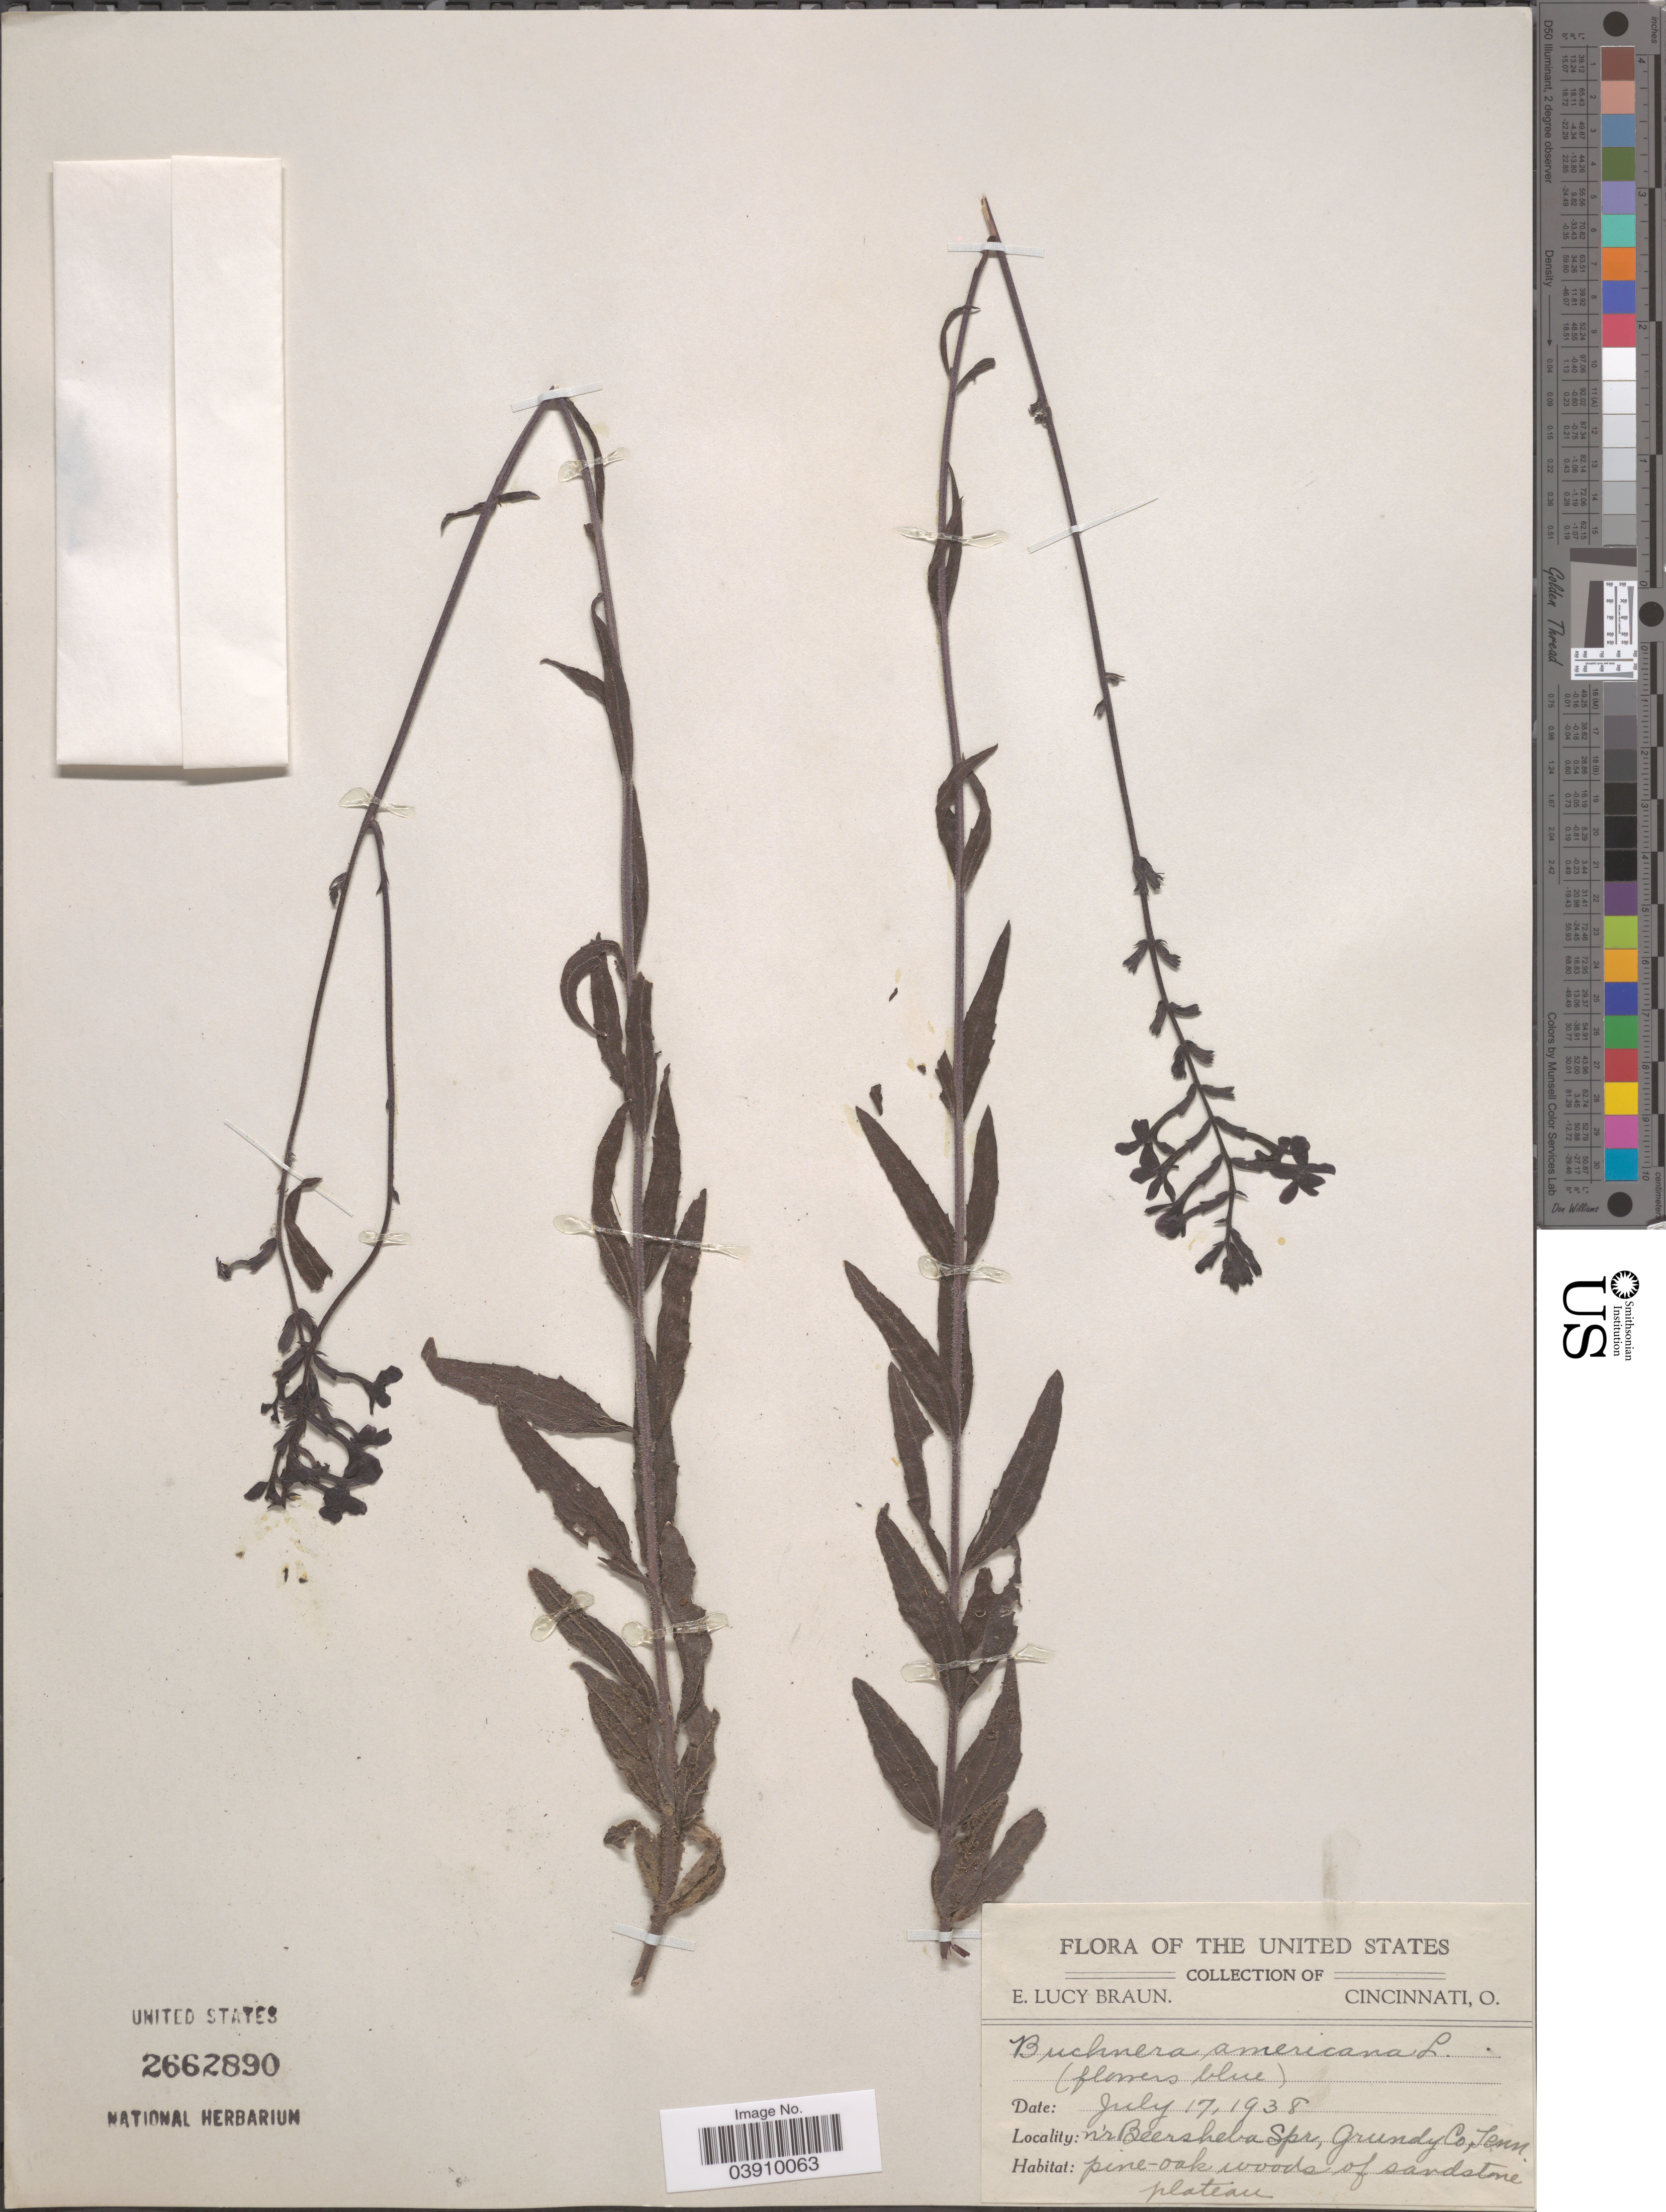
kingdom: Plantae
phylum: Tracheophyta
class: Magnoliopsida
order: Lamiales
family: Orobanchaceae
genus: Buchnera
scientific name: Buchnera americana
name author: L.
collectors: E. L. Braun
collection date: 1938-07-17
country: United States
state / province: Tennessee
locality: N'r Beersheba Spr., Grundy Co.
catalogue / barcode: US 2662890